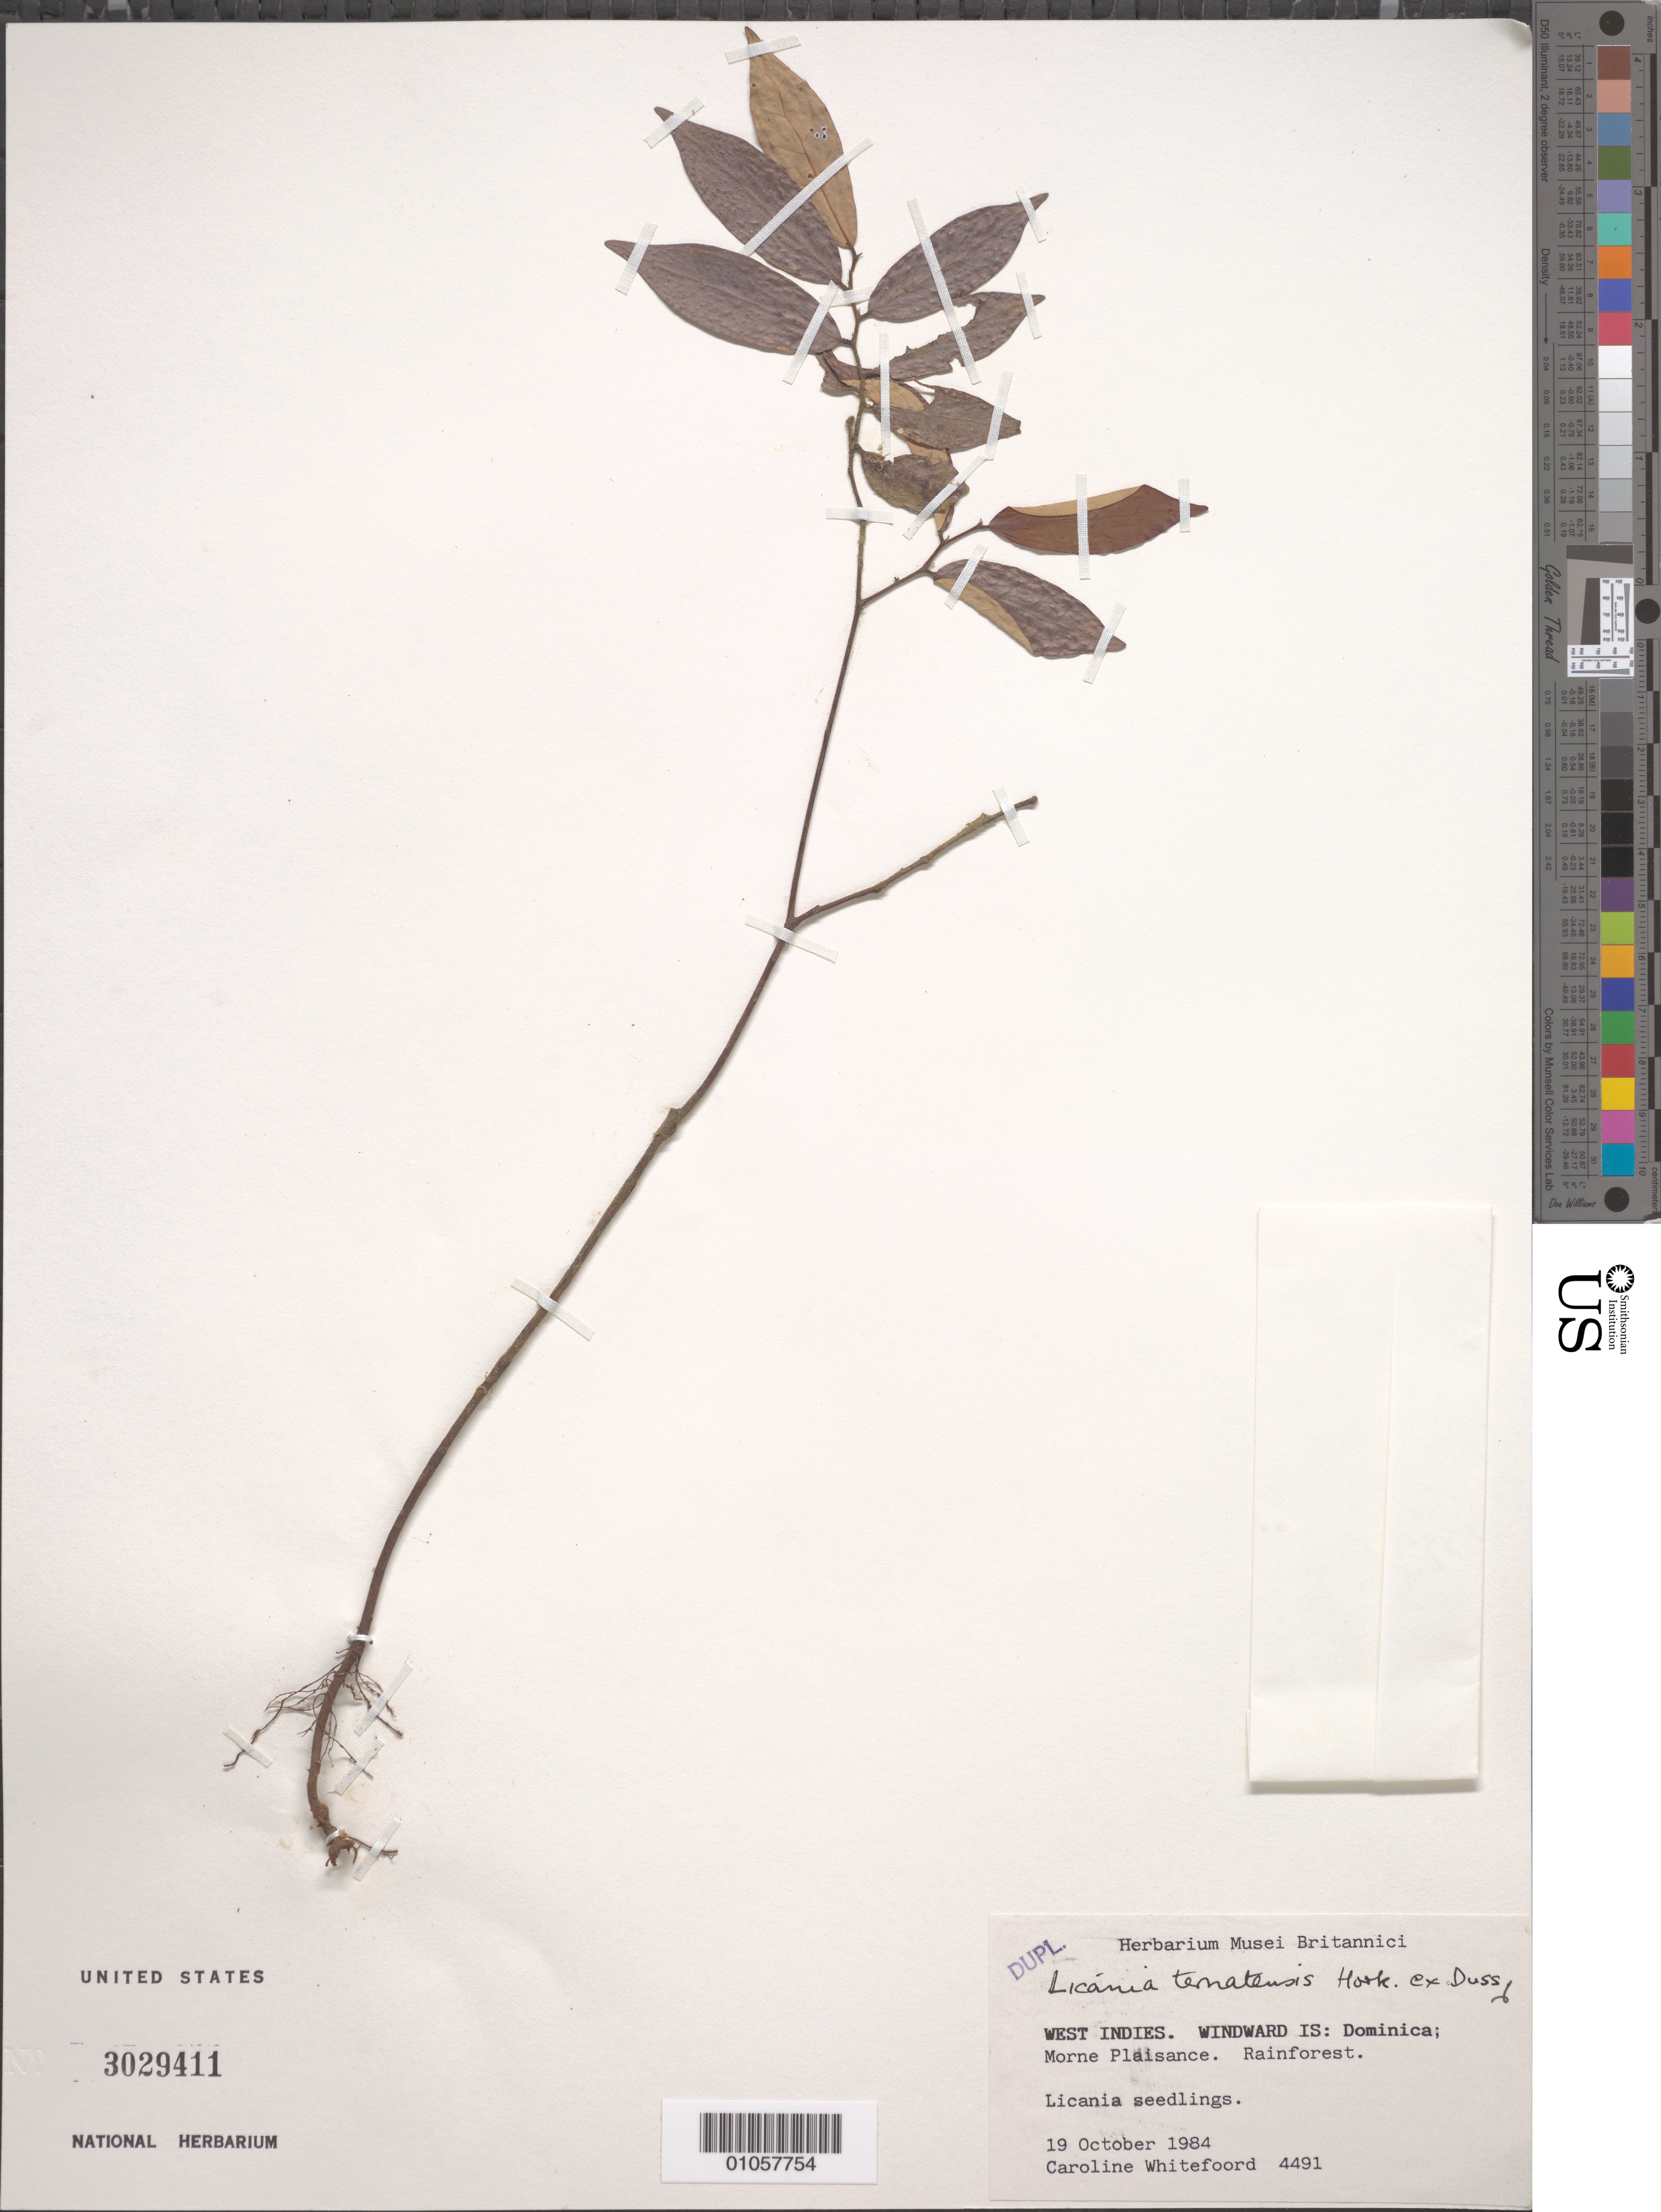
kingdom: Plantae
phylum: Tracheophyta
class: Magnoliopsida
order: Malpighiales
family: Chrysobalanaceae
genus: Licania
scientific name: Licania ternatensis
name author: Hook. f. ex Duss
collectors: C. Whitefoord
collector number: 4491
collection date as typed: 19 Oct 1984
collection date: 1984-10-19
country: Dominica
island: Dominica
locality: Morne Plaisance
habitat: Rainforest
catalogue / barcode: US 3029411